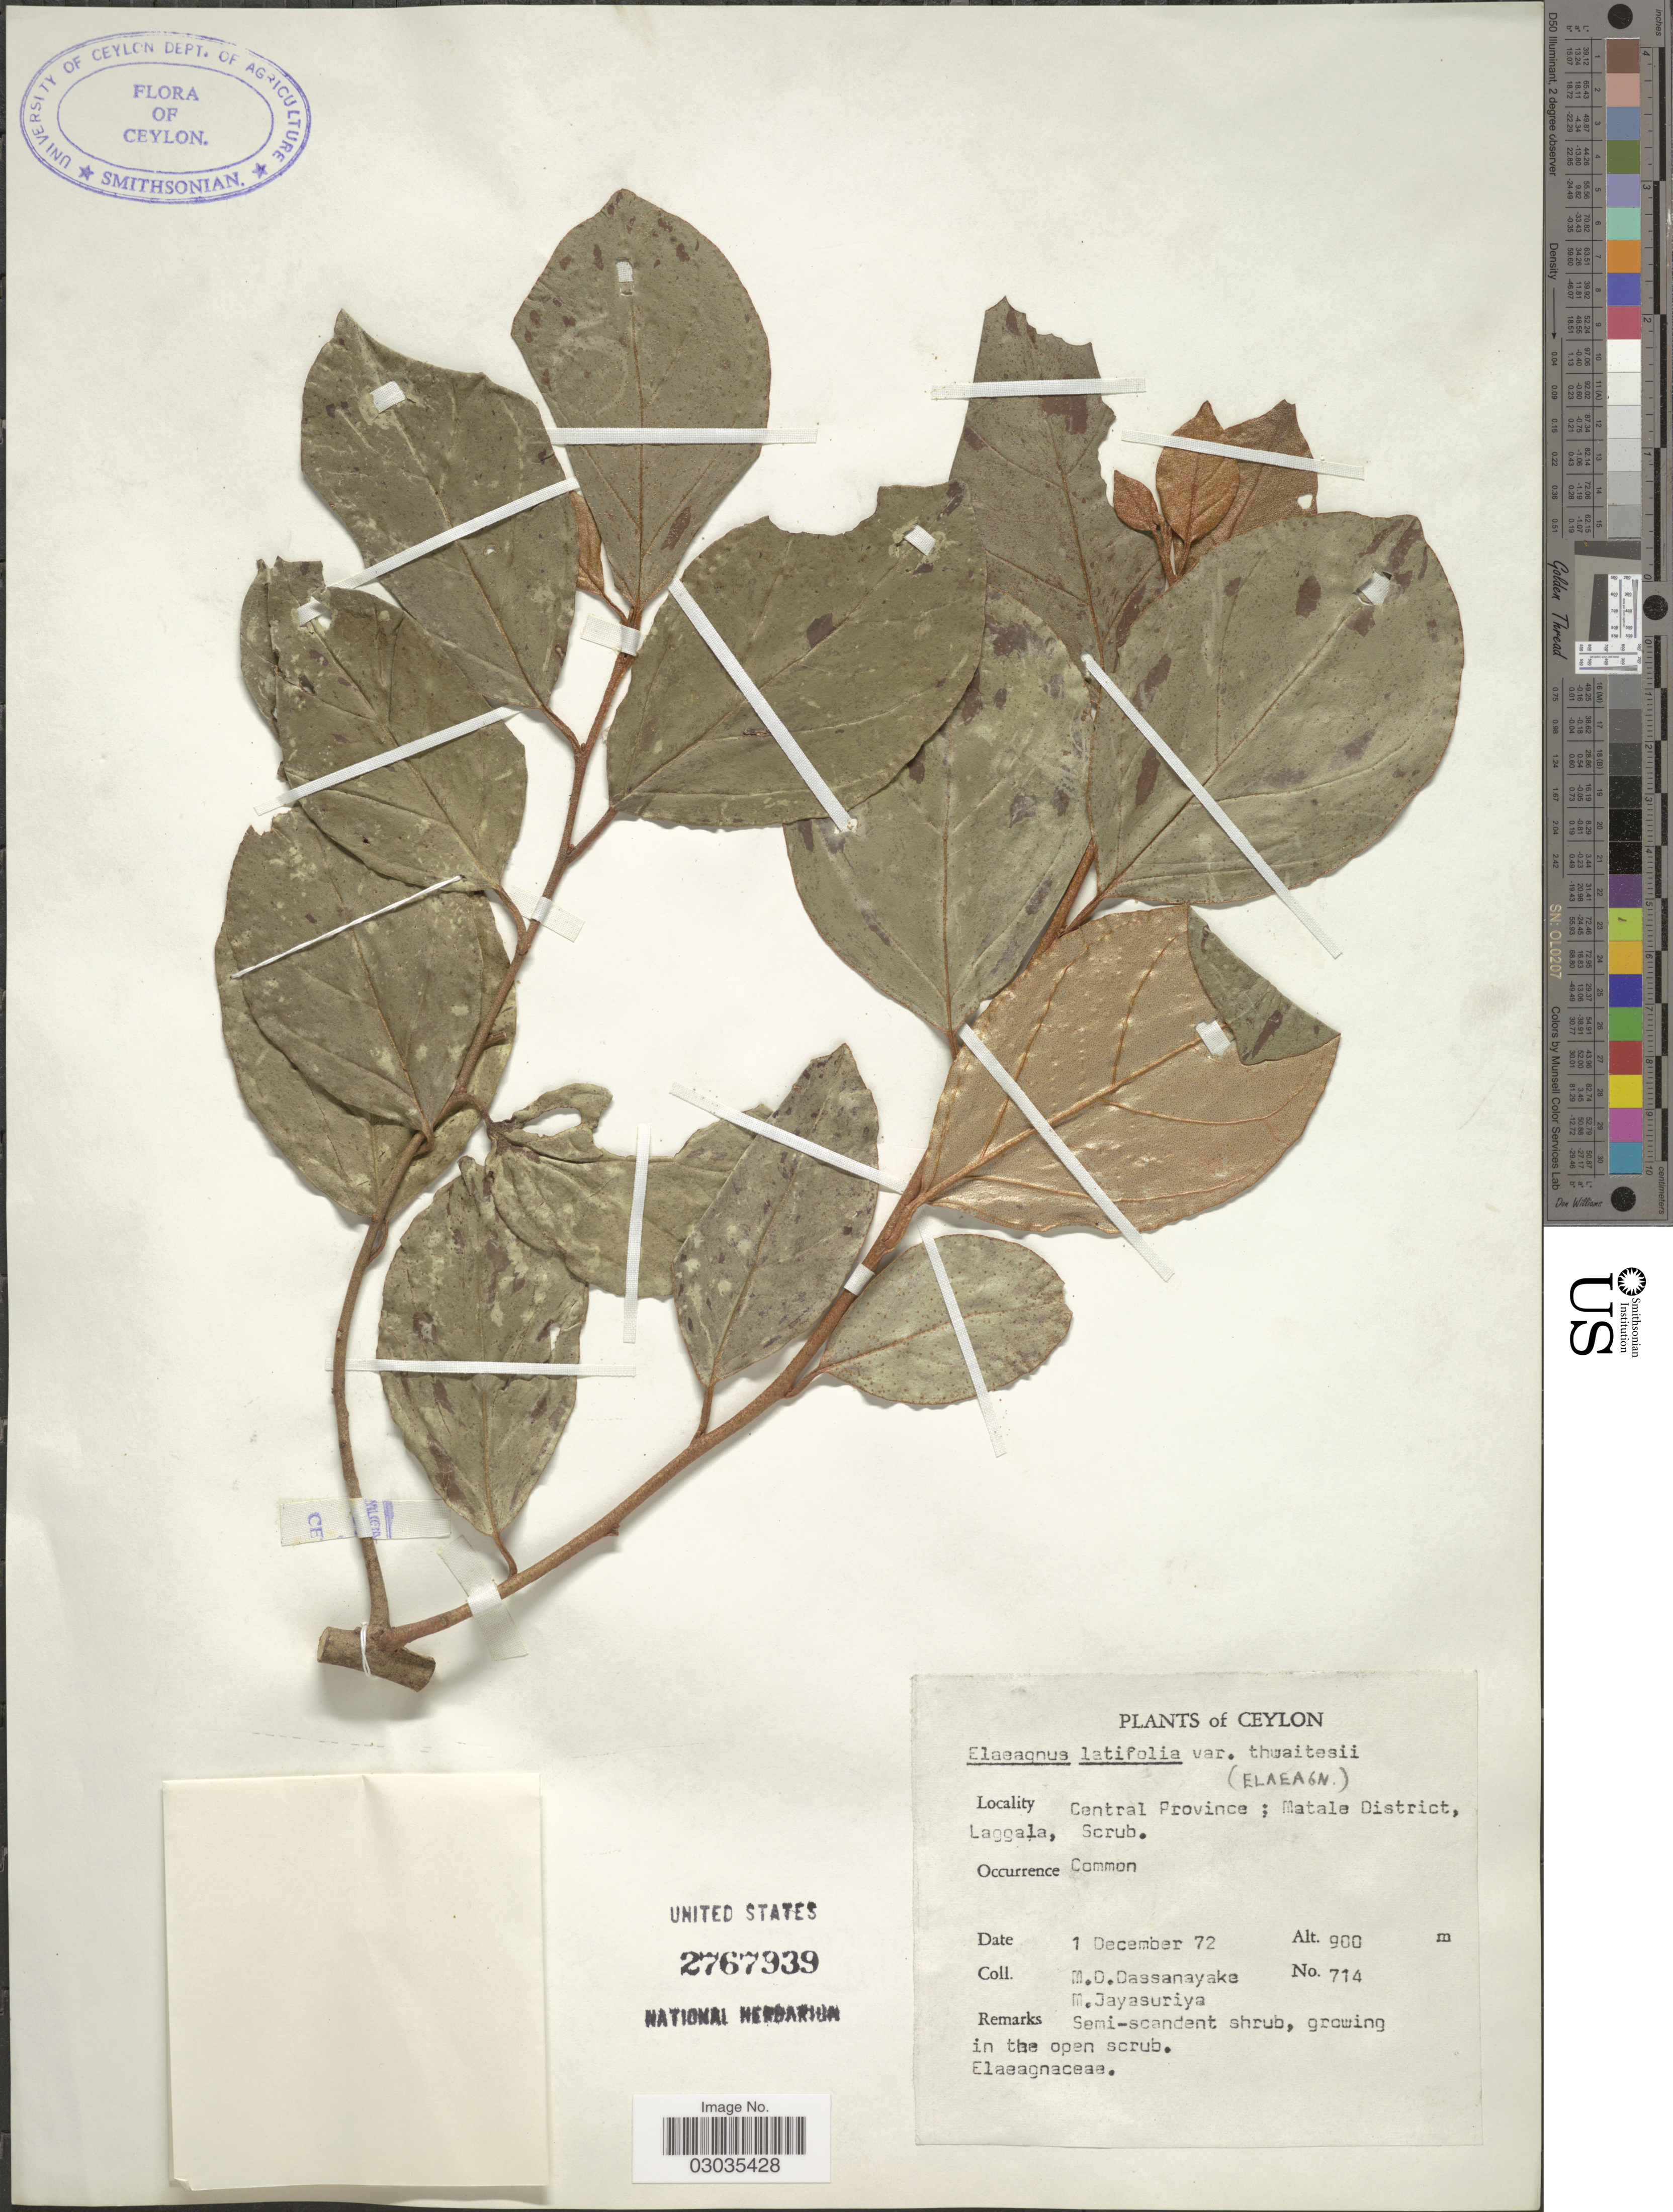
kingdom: Plantae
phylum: Tracheophyta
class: Magnoliopsida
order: Rosales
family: Elaeagnaceae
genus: Elaeagnus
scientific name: Elaeagnus latifolia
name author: L.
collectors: M. D. Dassanayake & M. Jayasuriya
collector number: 714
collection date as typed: Transcribed d/m/y: 1/12/72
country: Sri Lanka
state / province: Central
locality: Ceylon. Matale District, Laggala.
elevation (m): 900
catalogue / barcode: US 2767939